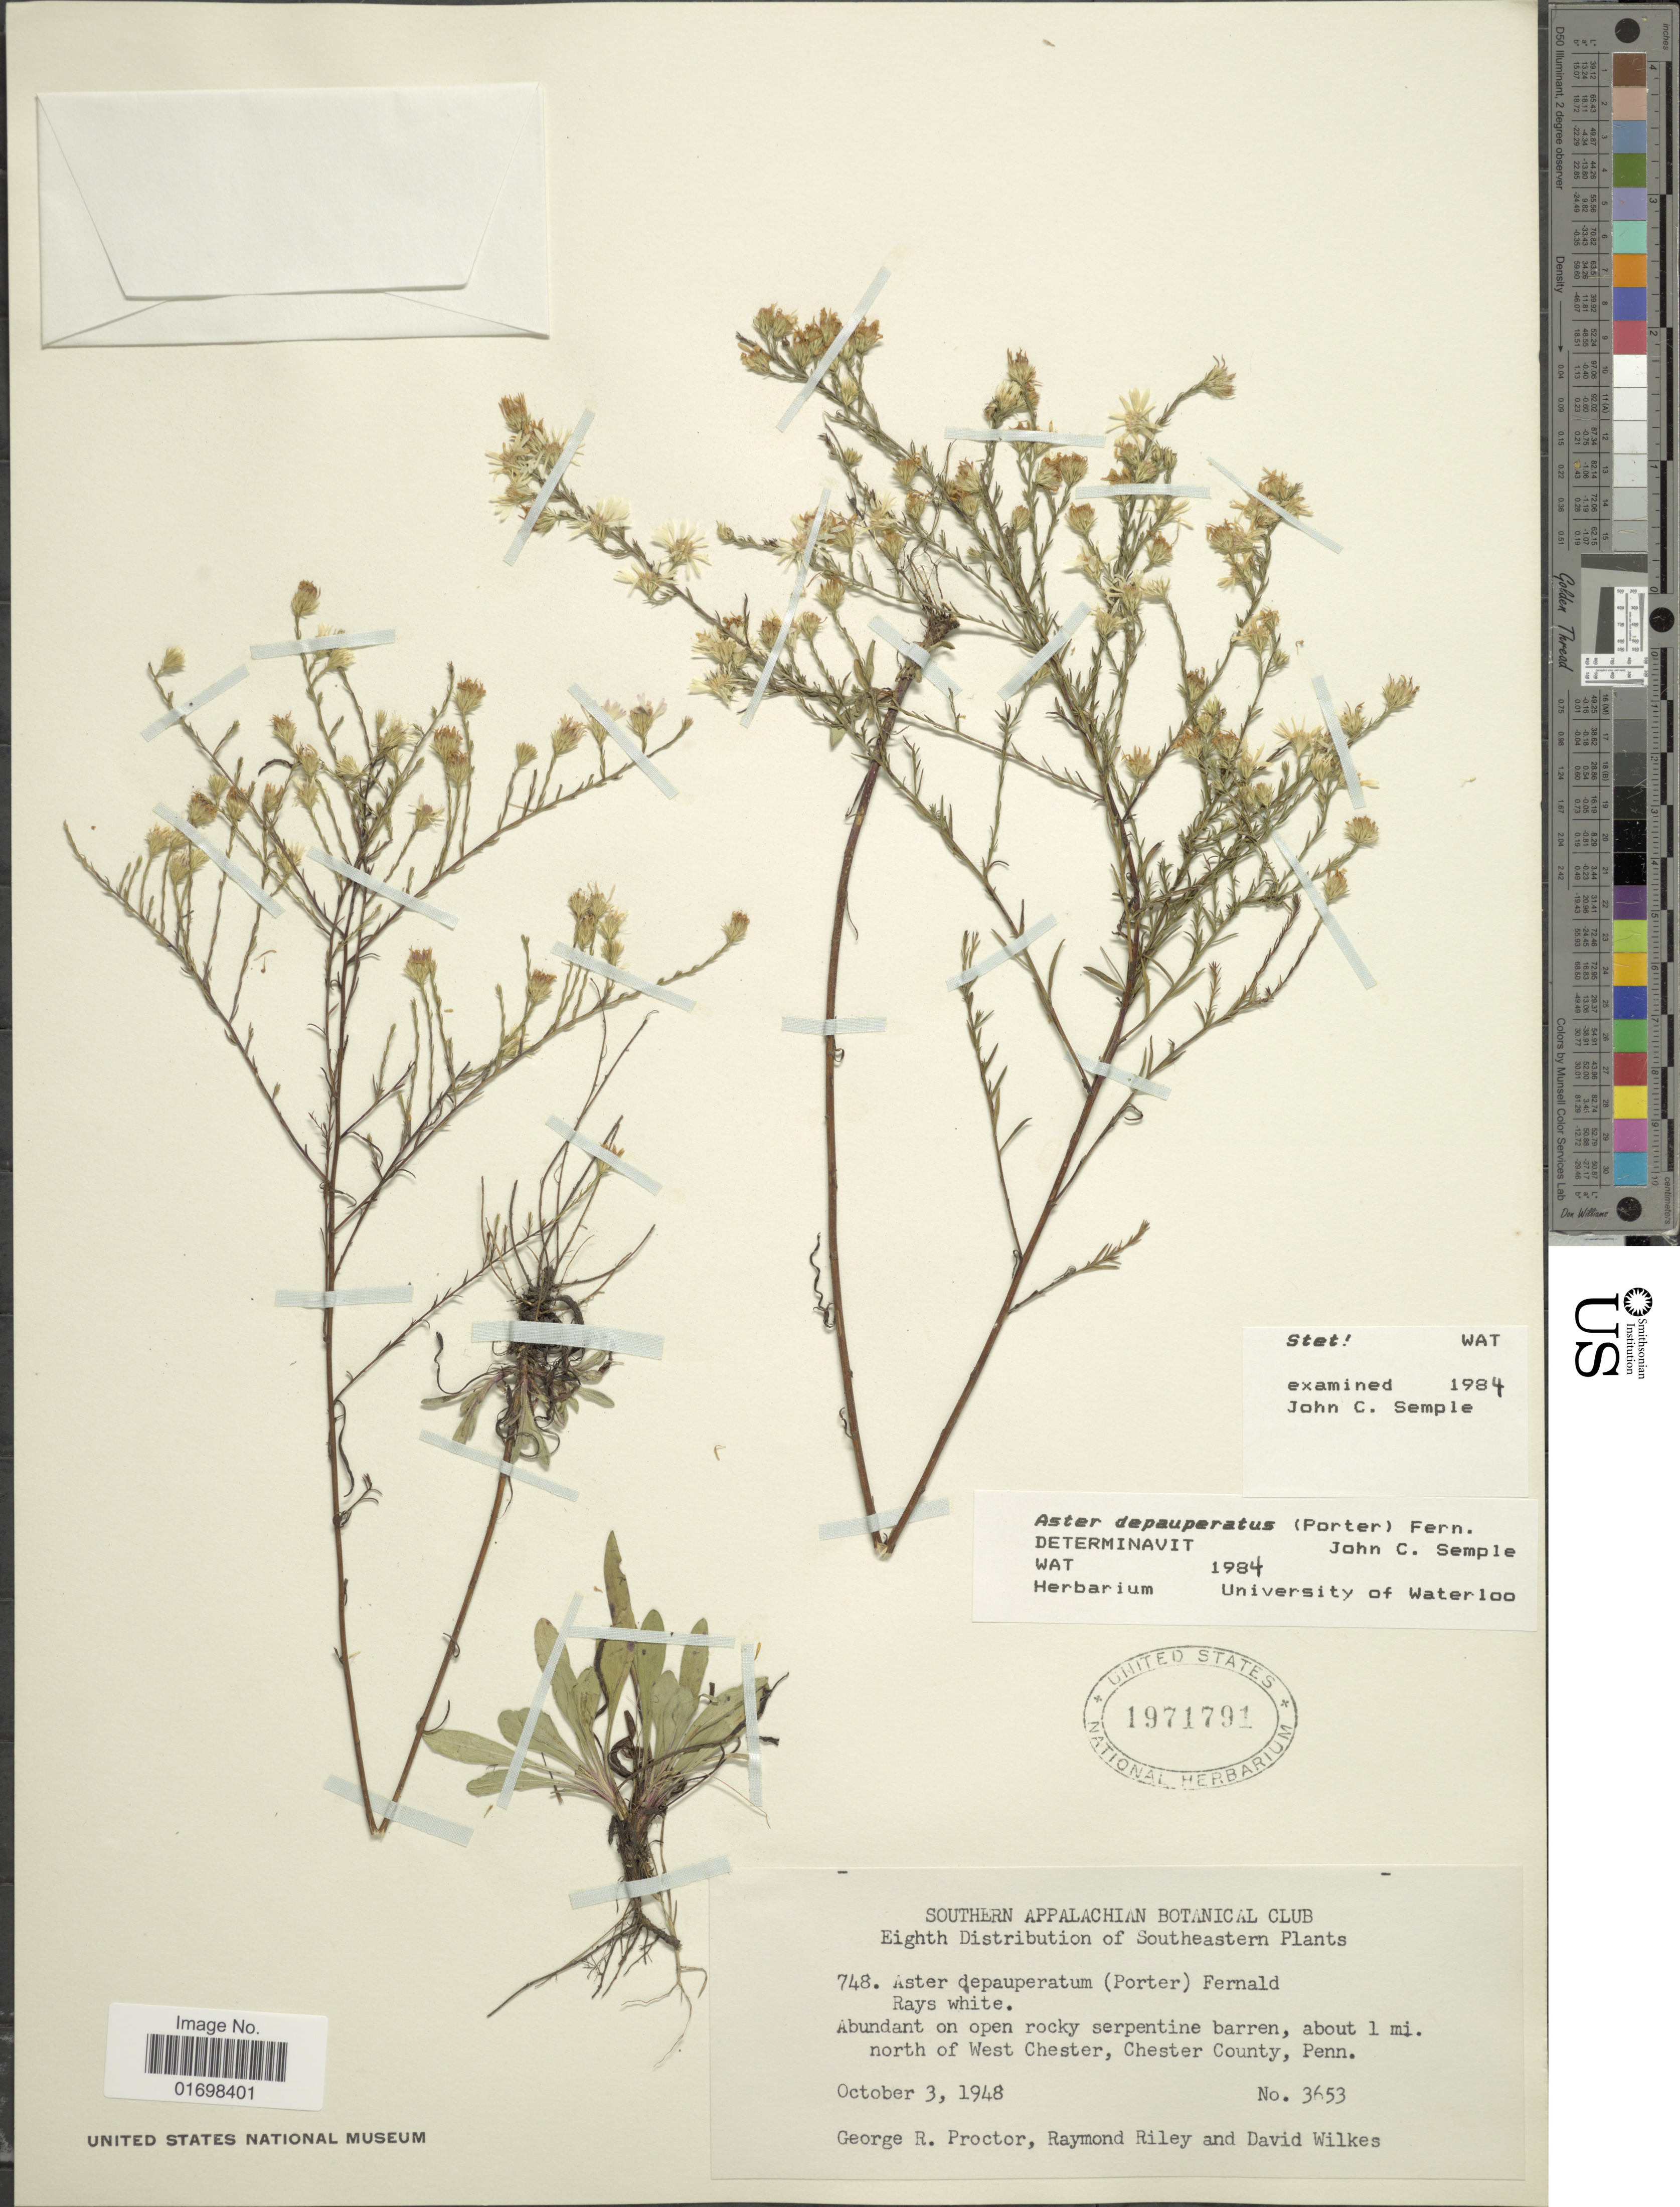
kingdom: Plantae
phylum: Tracheophyta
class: Magnoliopsida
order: Asterales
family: Asteraceae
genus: Symphyotrichum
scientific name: Symphyotrichum depauperatum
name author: (Fernald) G.L. Nesom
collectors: G. R. Proctor, R. Criley & D. Wilkes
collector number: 3653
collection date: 1948-10-03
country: United States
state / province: Pennsylvania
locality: About 1 mi north of West Chester, Chester County, Penn.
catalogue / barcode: US 1971791